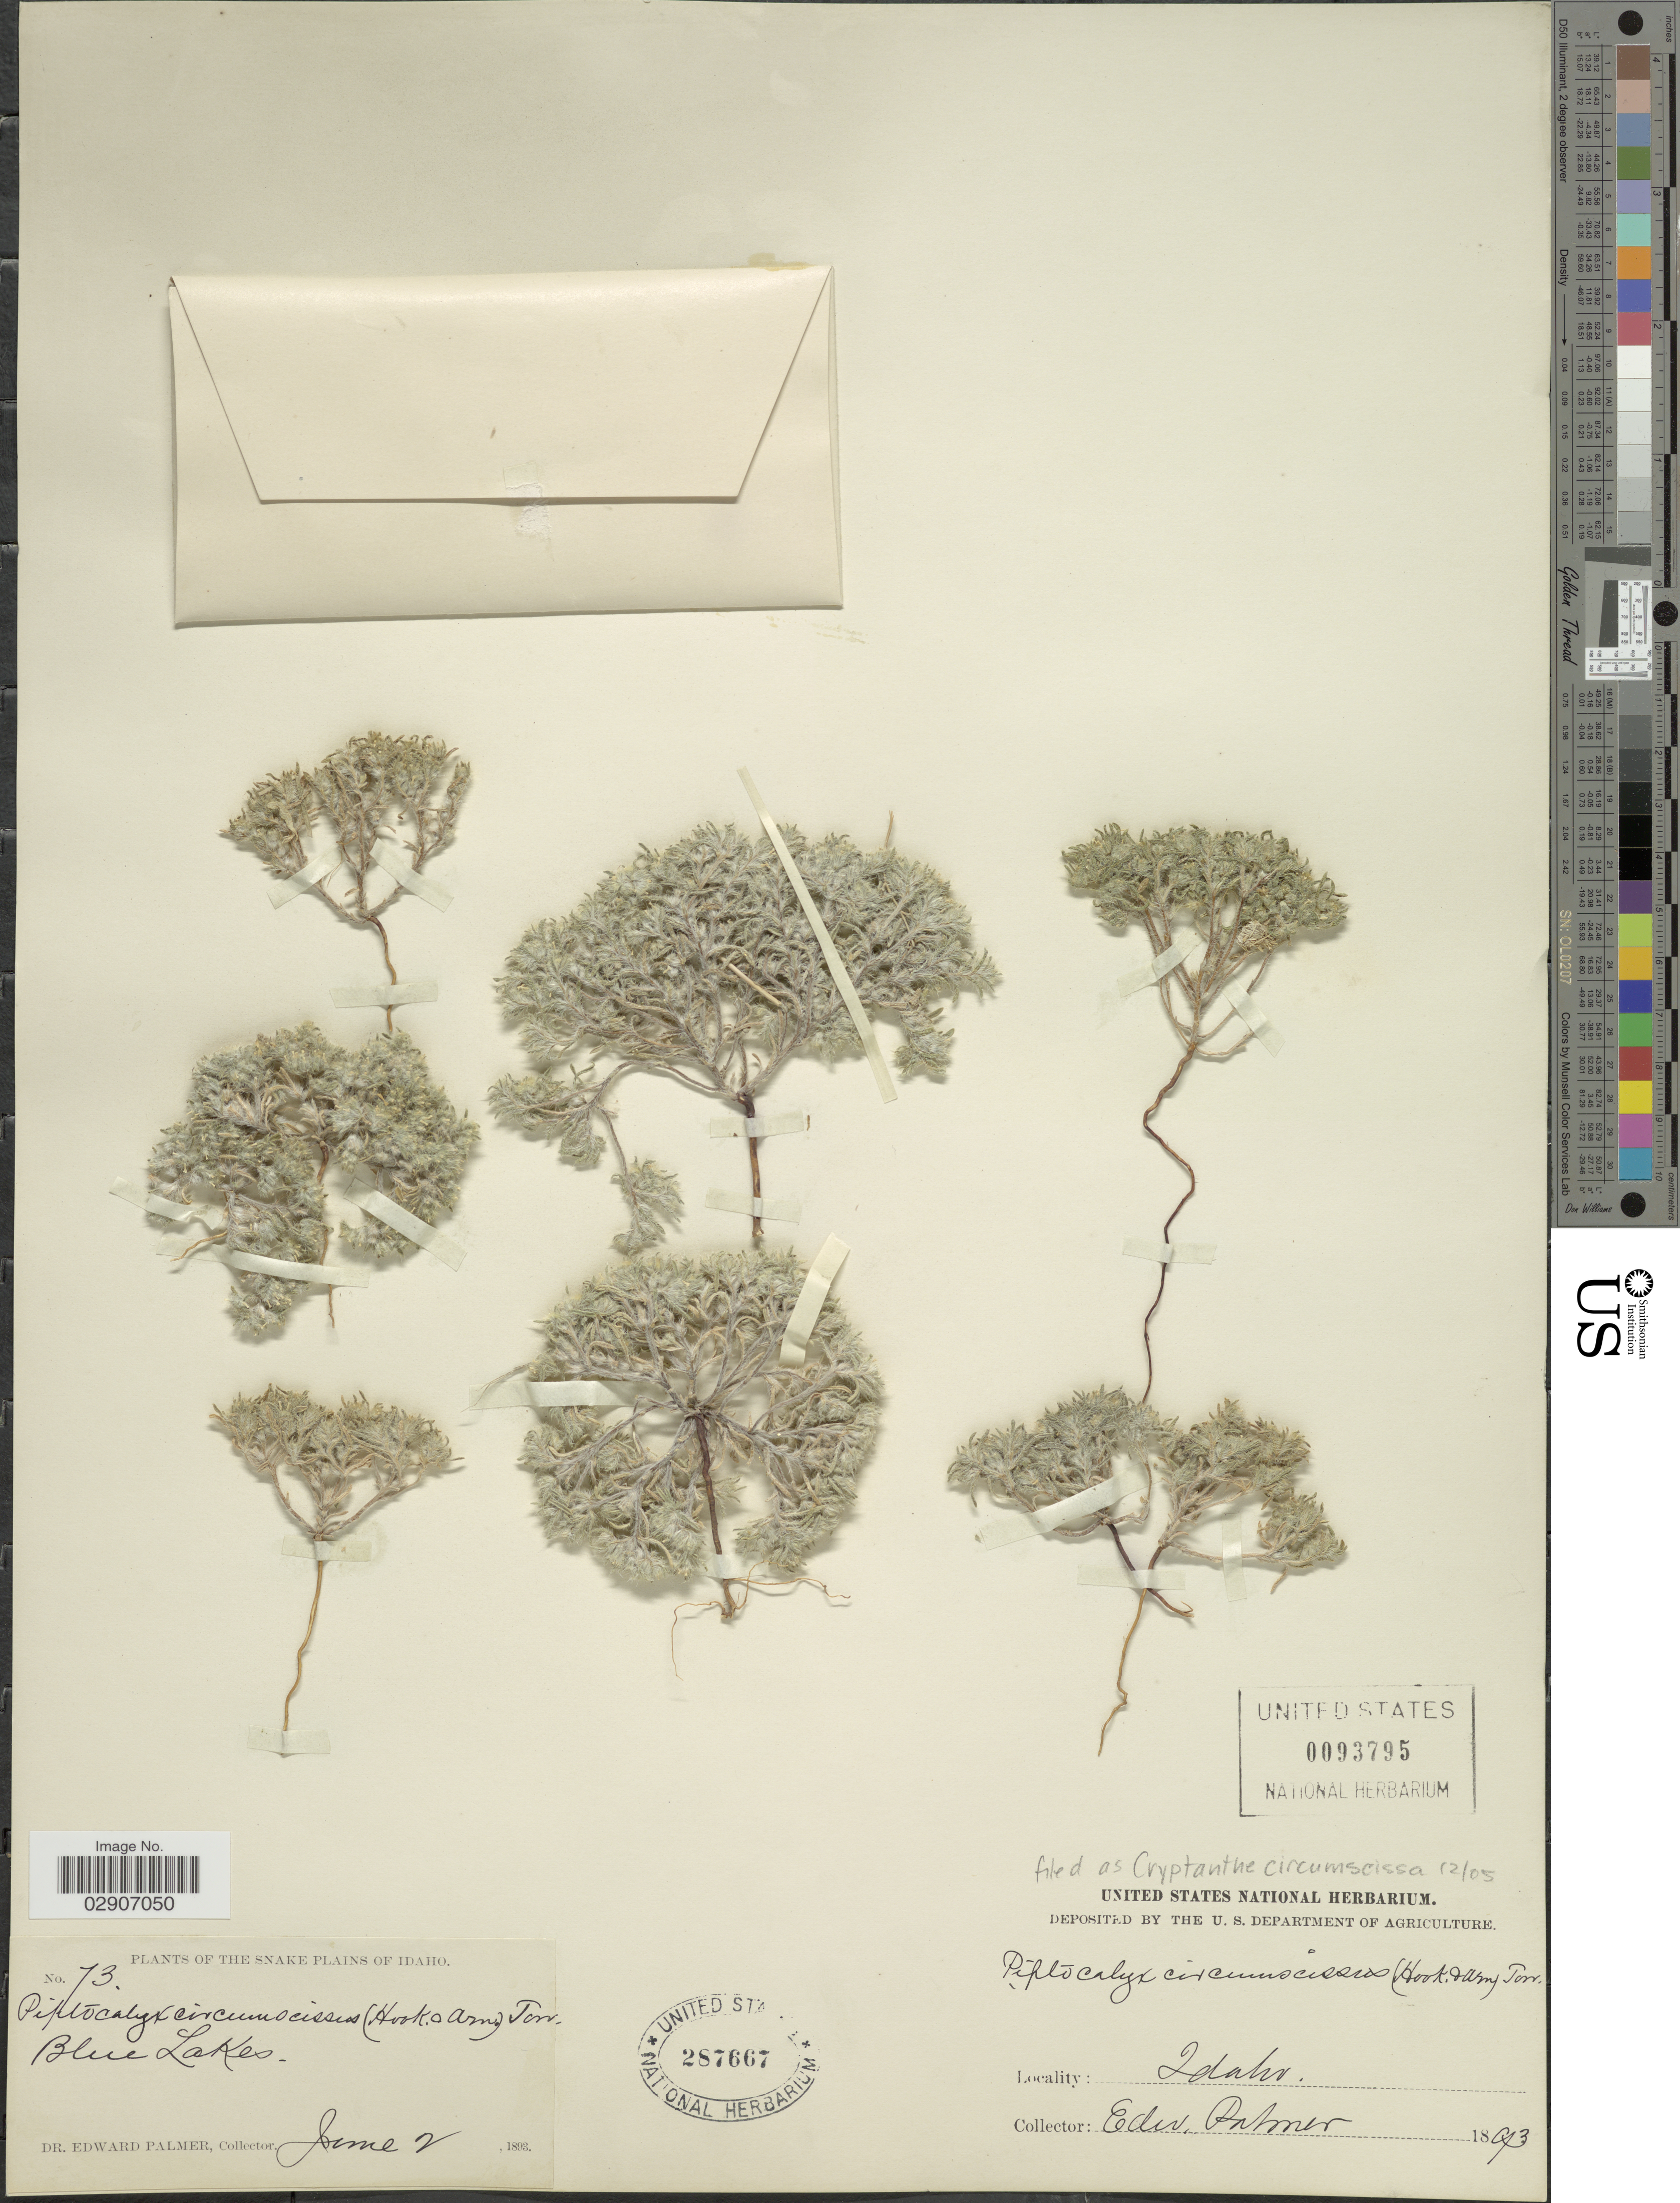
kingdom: Plantae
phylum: Tracheophyta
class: Magnoliopsida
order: Boraginales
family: Boraginaceae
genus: Cryptantha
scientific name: Cryptantha circumscissa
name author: (Hook. & Arn.) I.M. Johnst.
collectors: E. Palmer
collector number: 73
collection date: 1893-06-02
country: United States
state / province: Idaho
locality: The Snake Plains of Idaho. Blue Lakes.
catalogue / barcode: US 287667